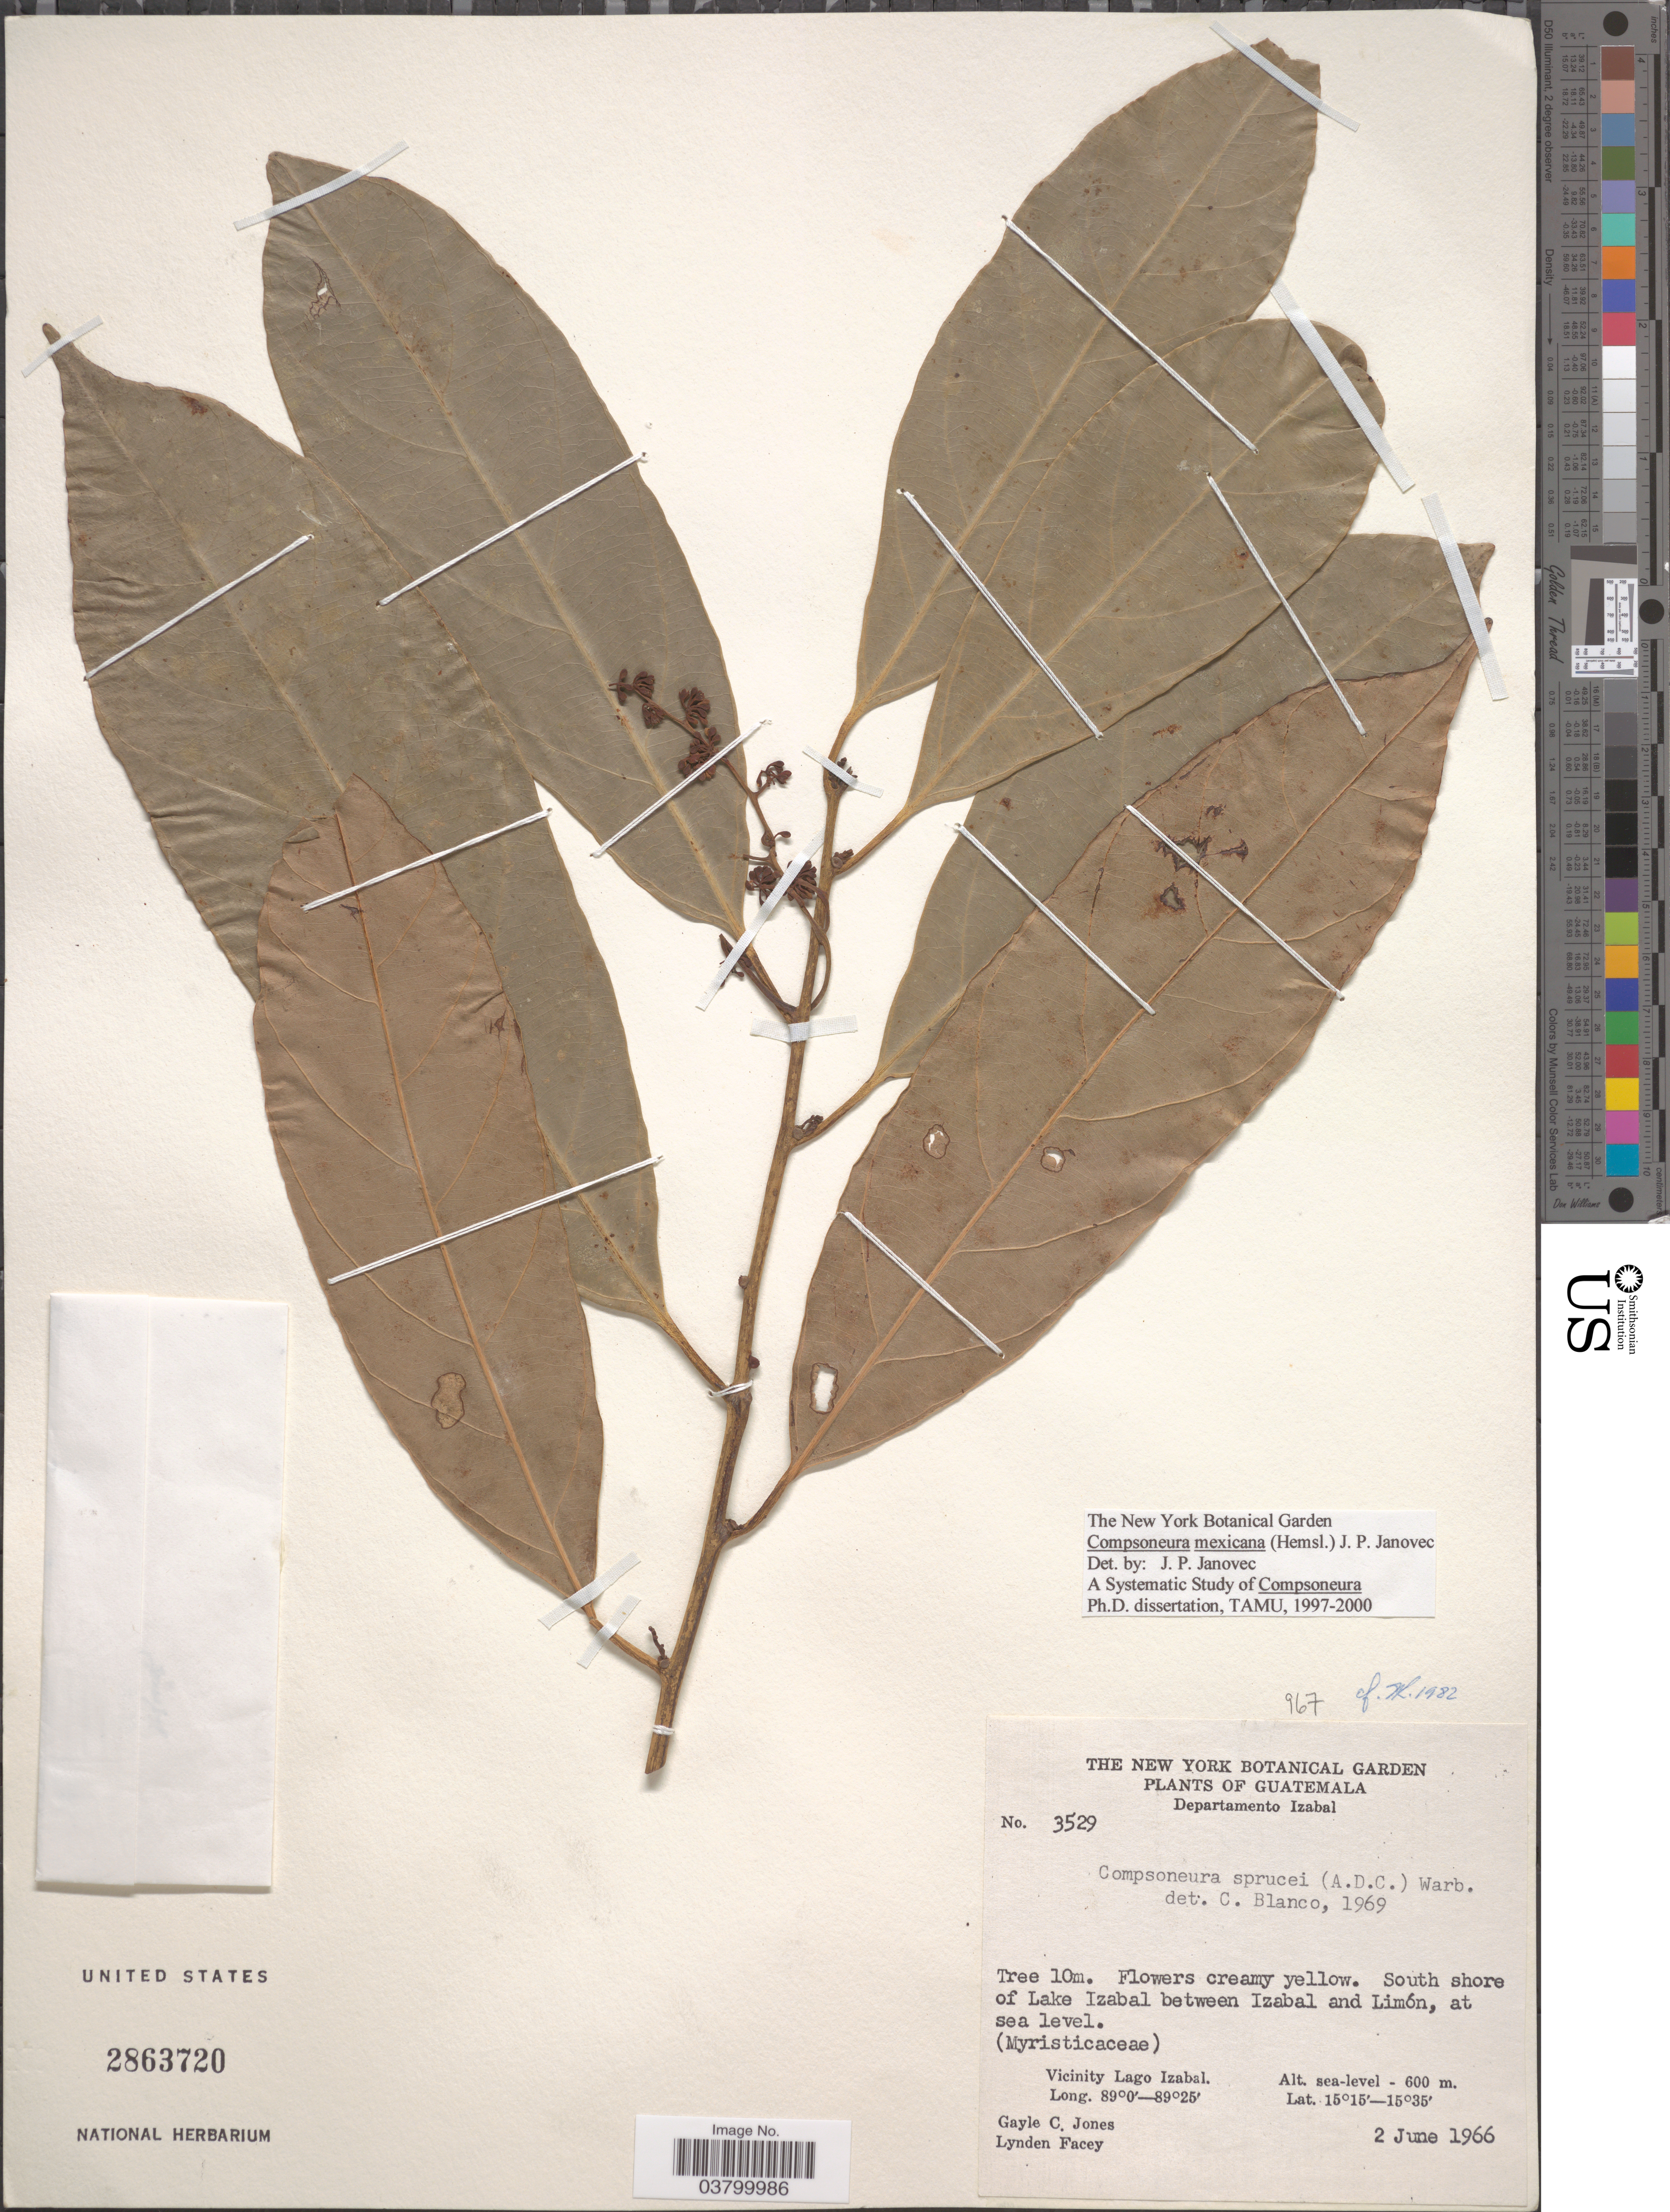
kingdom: Plantae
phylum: Tracheophyta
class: Magnoliopsida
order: Magnoliales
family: Myristicaceae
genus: Compsoneura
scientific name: Compsoneura sprucei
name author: (A. DC.) Warb.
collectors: G. C. Jones & L. Facey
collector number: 3529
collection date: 1966-06-02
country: Guatemala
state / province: Izabal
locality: Departamento Izabal. South shore of Lake Izabal between Izabal and Limón. Vicinity Lago Izabal.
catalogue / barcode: US 2863720